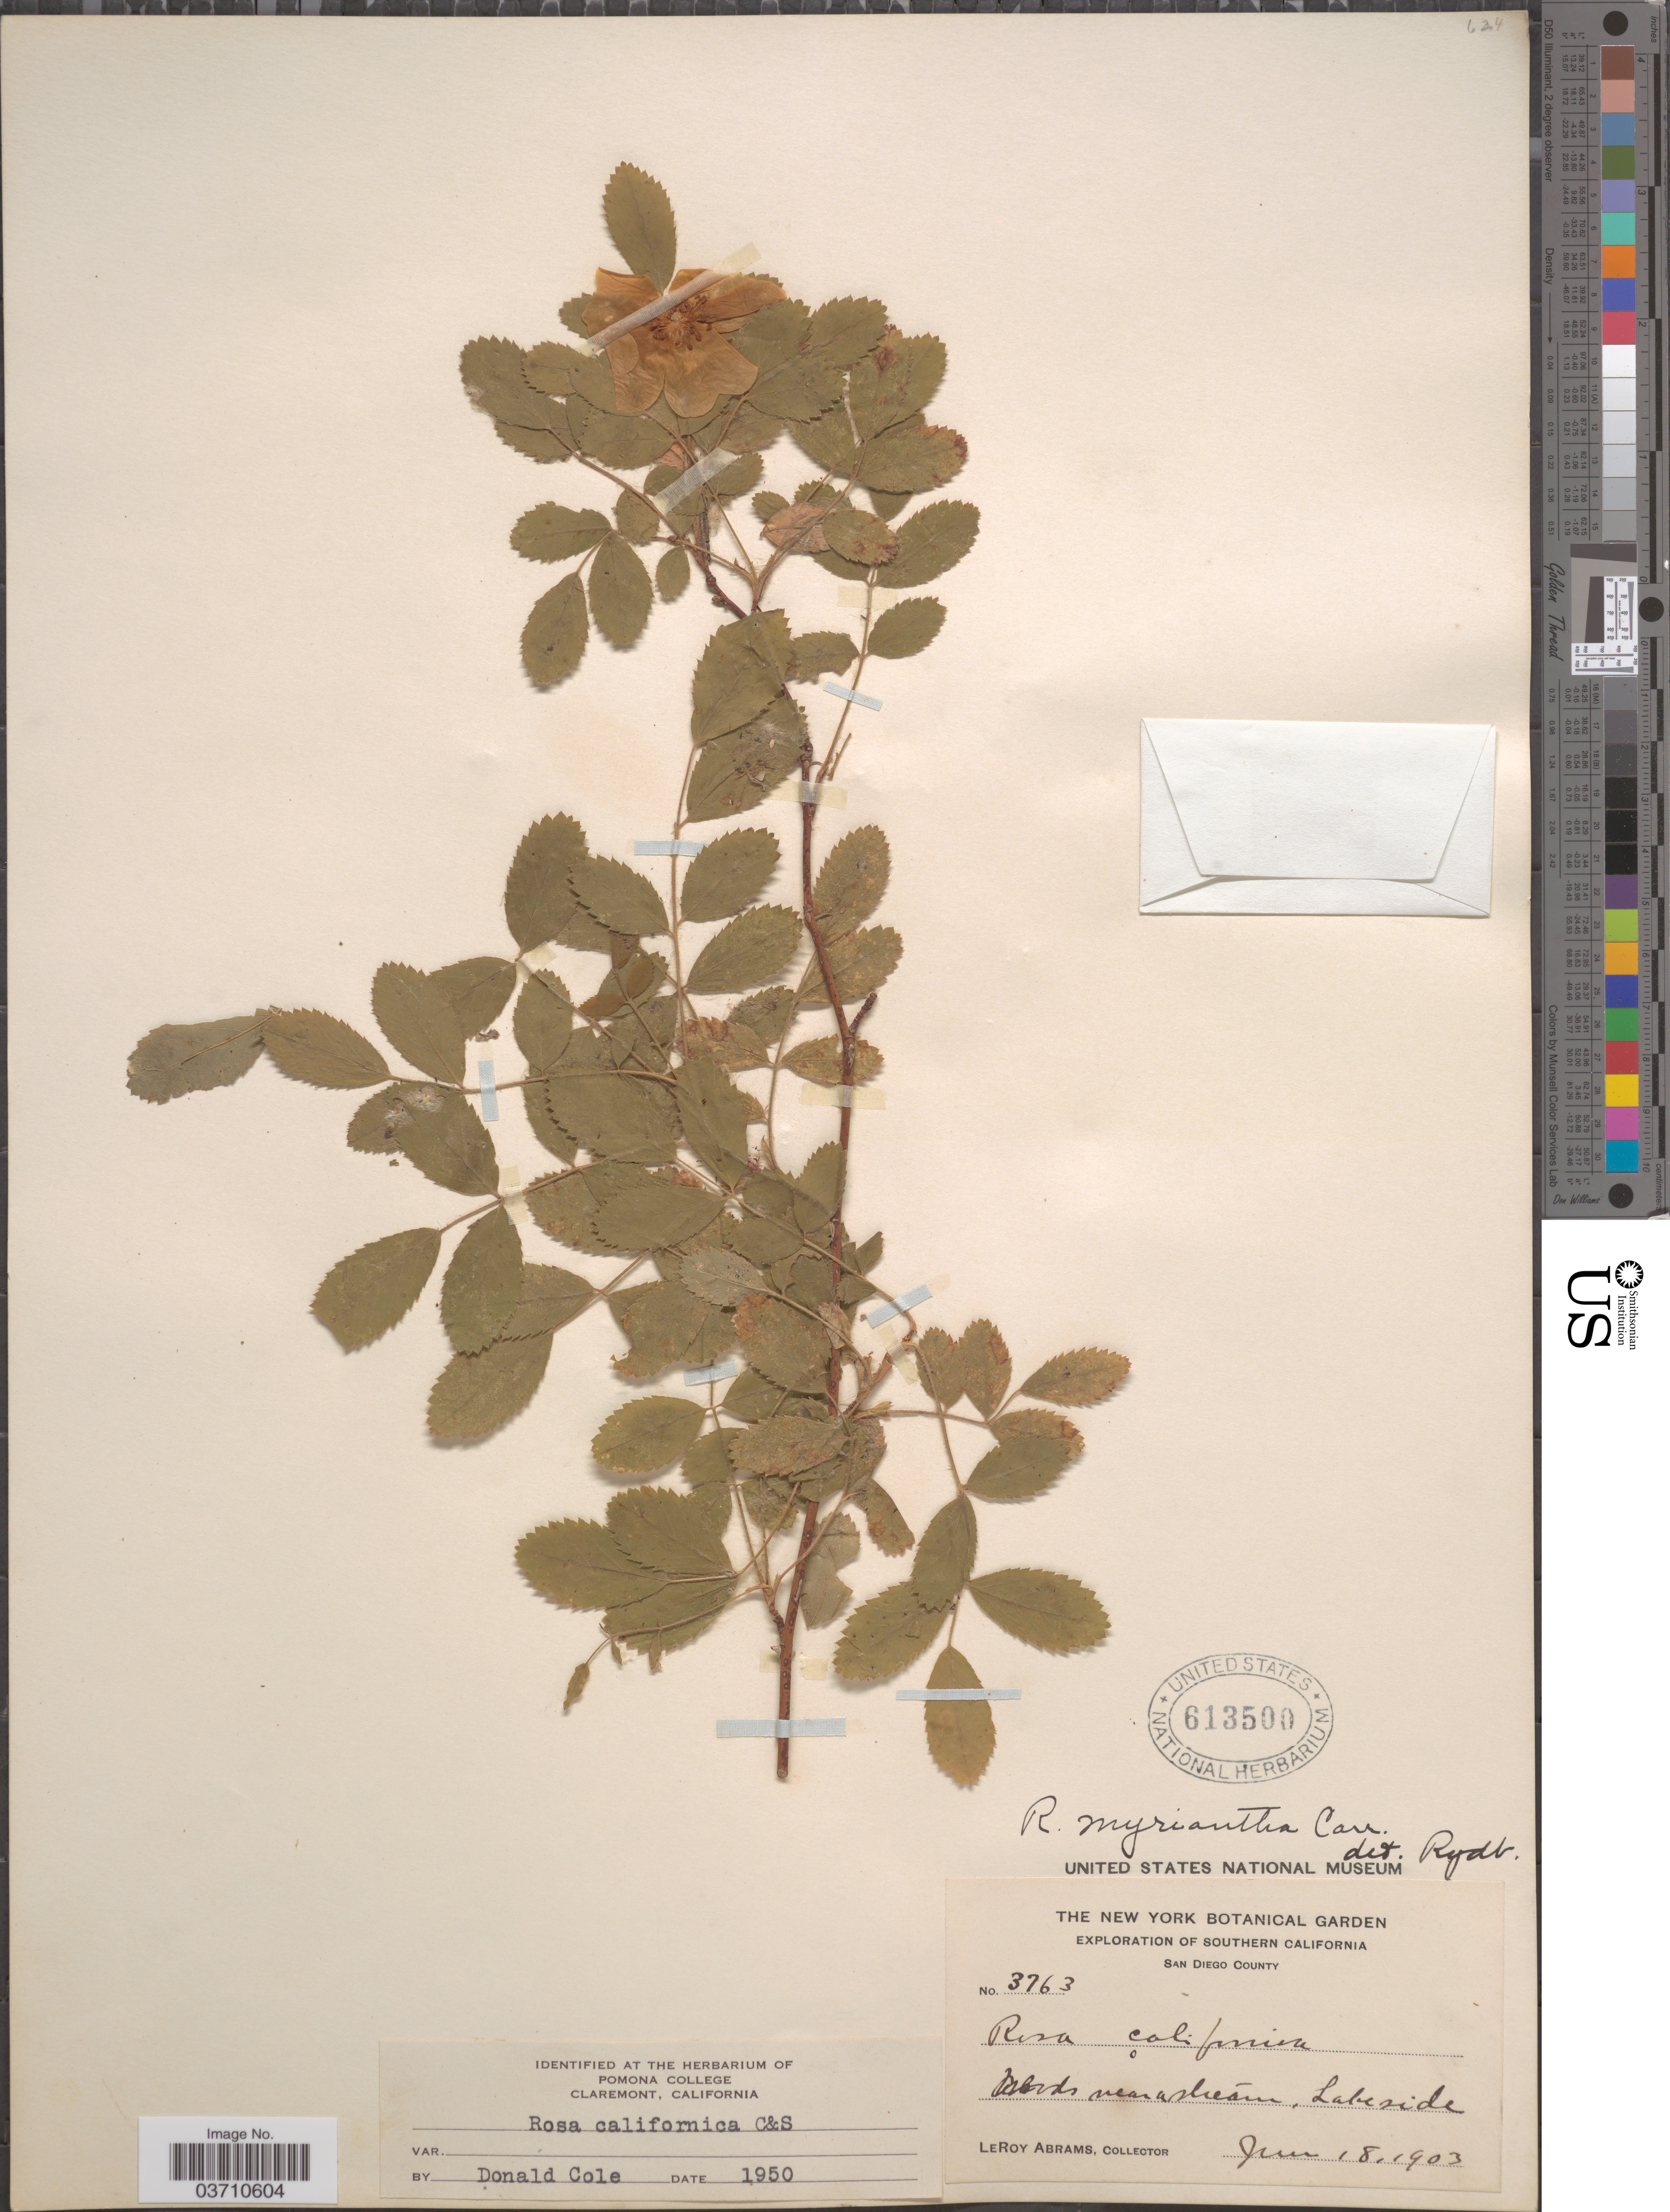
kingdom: Plantae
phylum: Tracheophyta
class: Magnoliopsida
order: Rosales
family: Rosaceae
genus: Rosa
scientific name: Rosa californica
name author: Cham. & Schltdl.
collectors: L. Abrams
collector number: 3763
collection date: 1903-06-18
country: United States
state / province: California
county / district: San Diego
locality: Southern California. San Diego County. Lakeside.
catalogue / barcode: US 613500